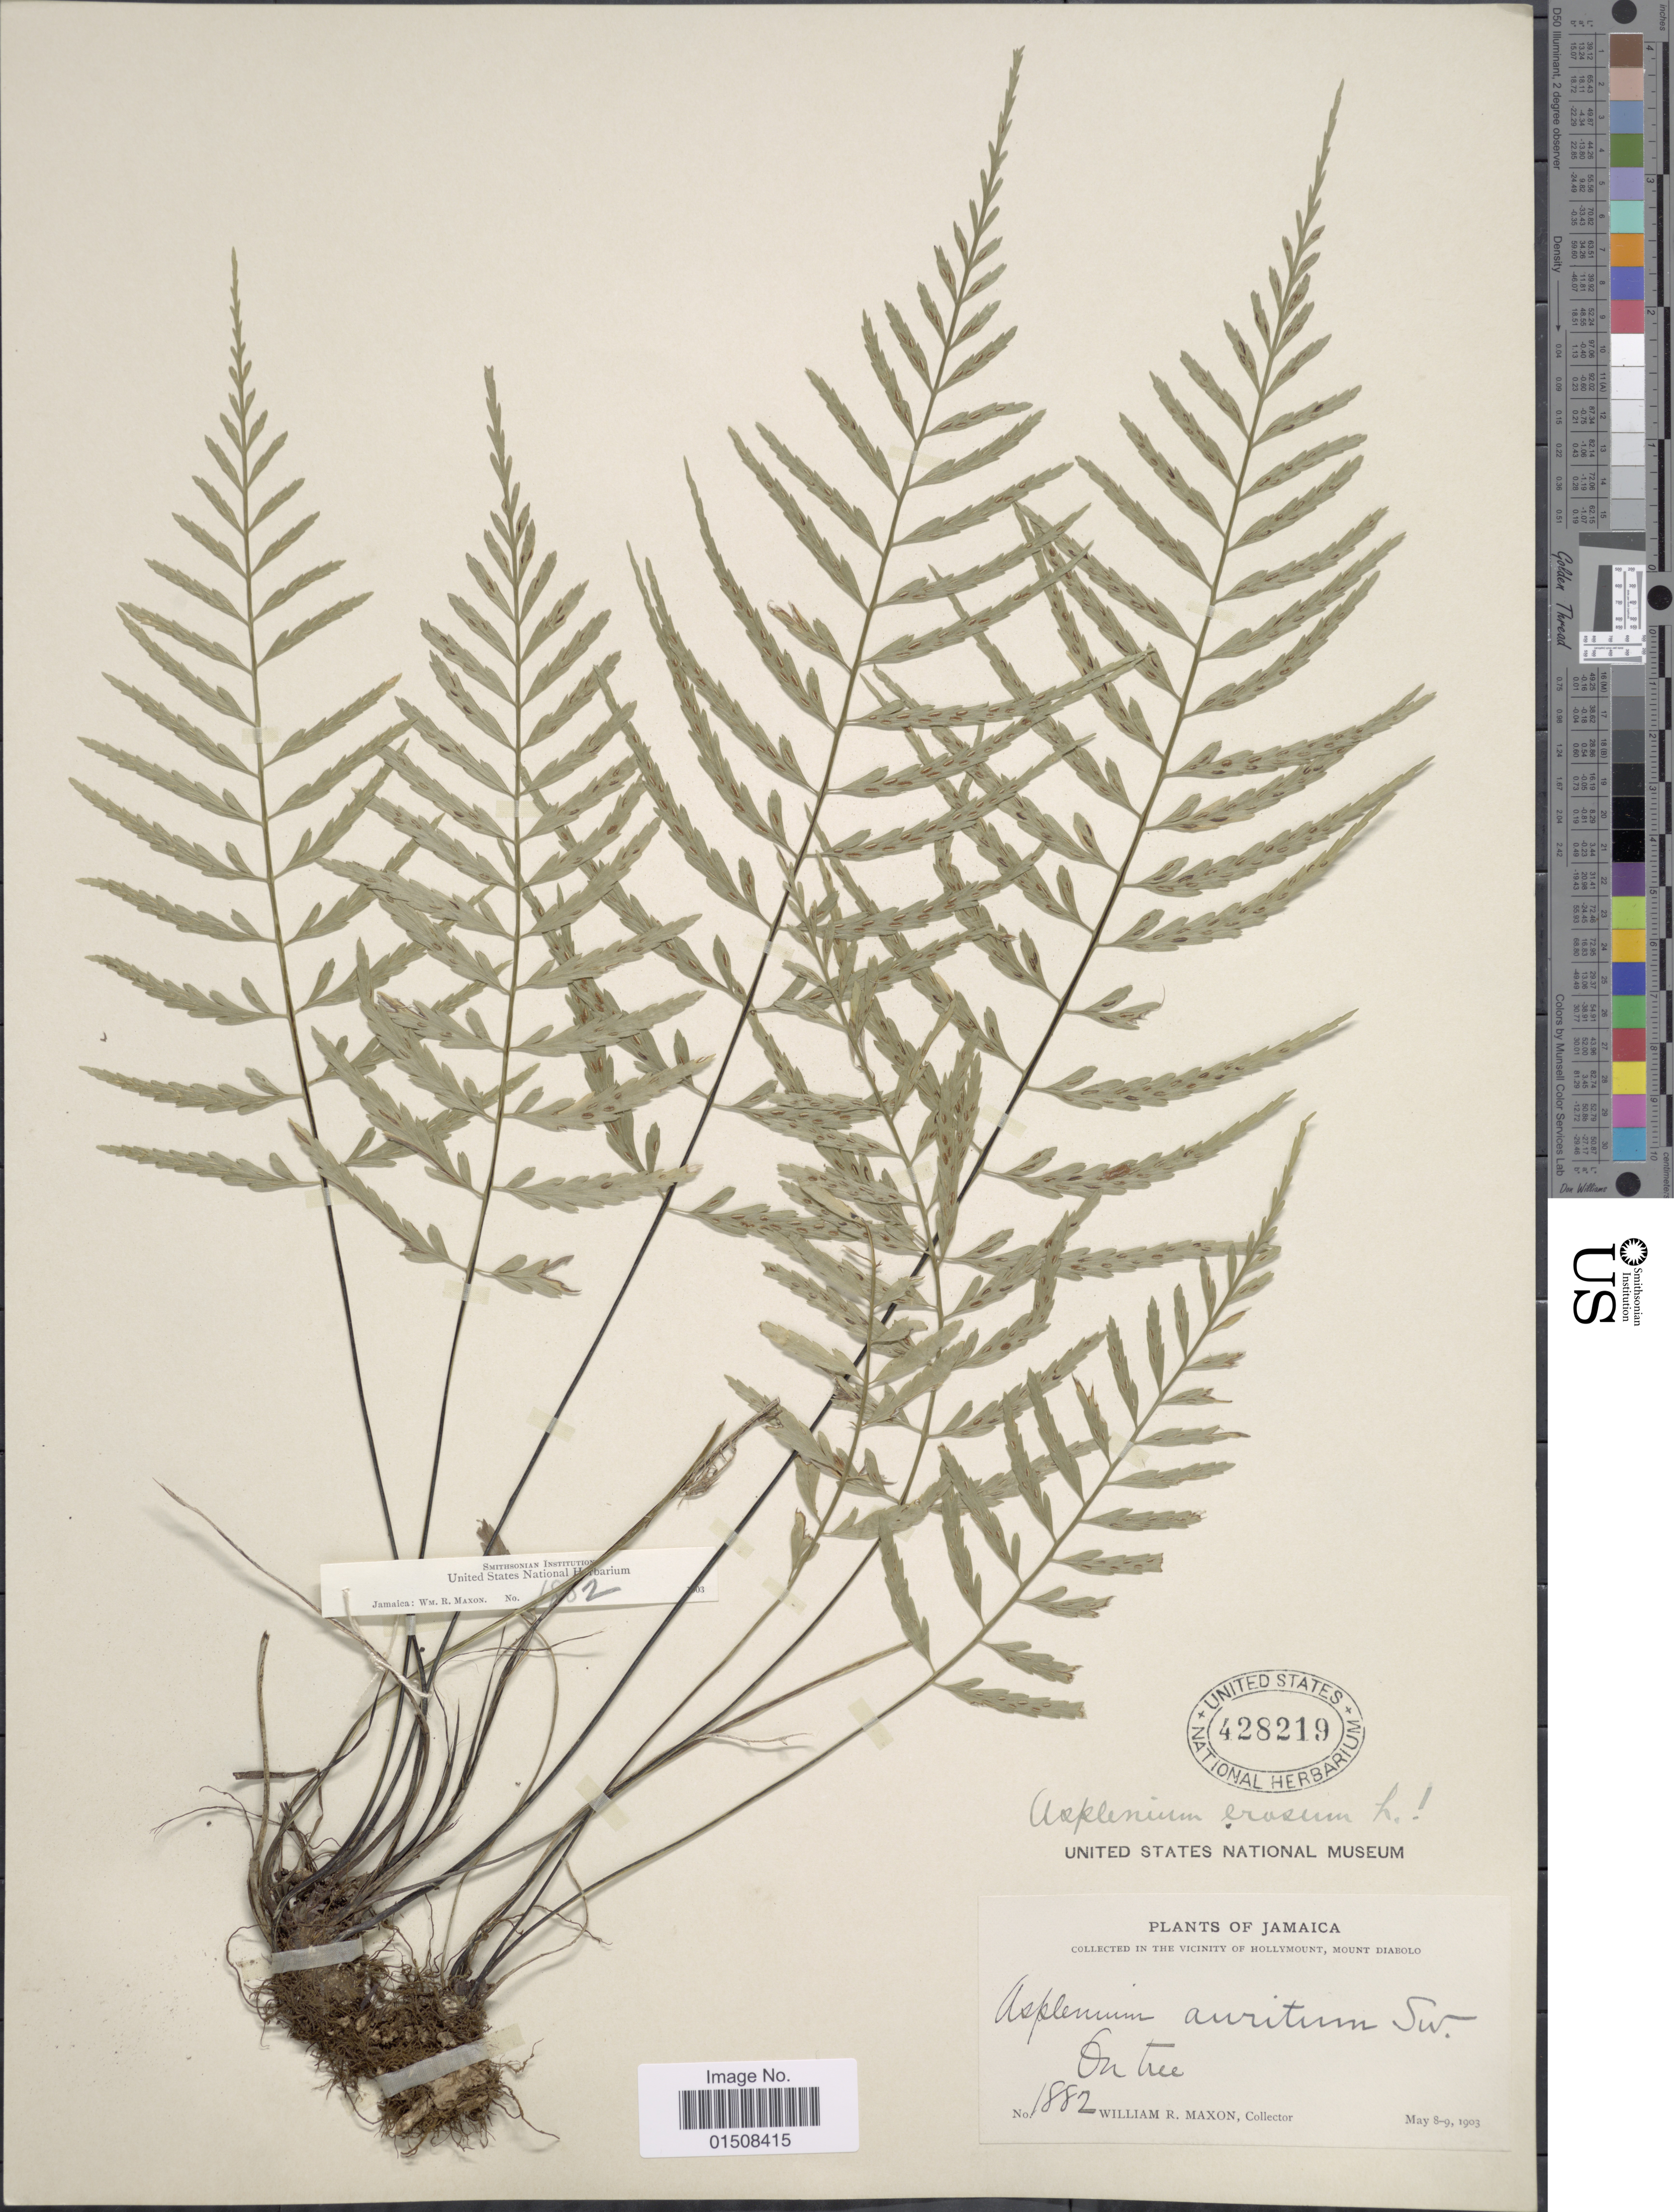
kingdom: Plantae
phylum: Tracheophyta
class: Polypodiopsida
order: Polypodiales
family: Aspleniaceae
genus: Asplenium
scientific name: Asplenium auritum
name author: Sw.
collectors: W. R. Maxon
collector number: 1882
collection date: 1903-05-08/1903-05-09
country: Jamaica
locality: In the vicinity of Hollymount, Mount Diabolo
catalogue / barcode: US 428219